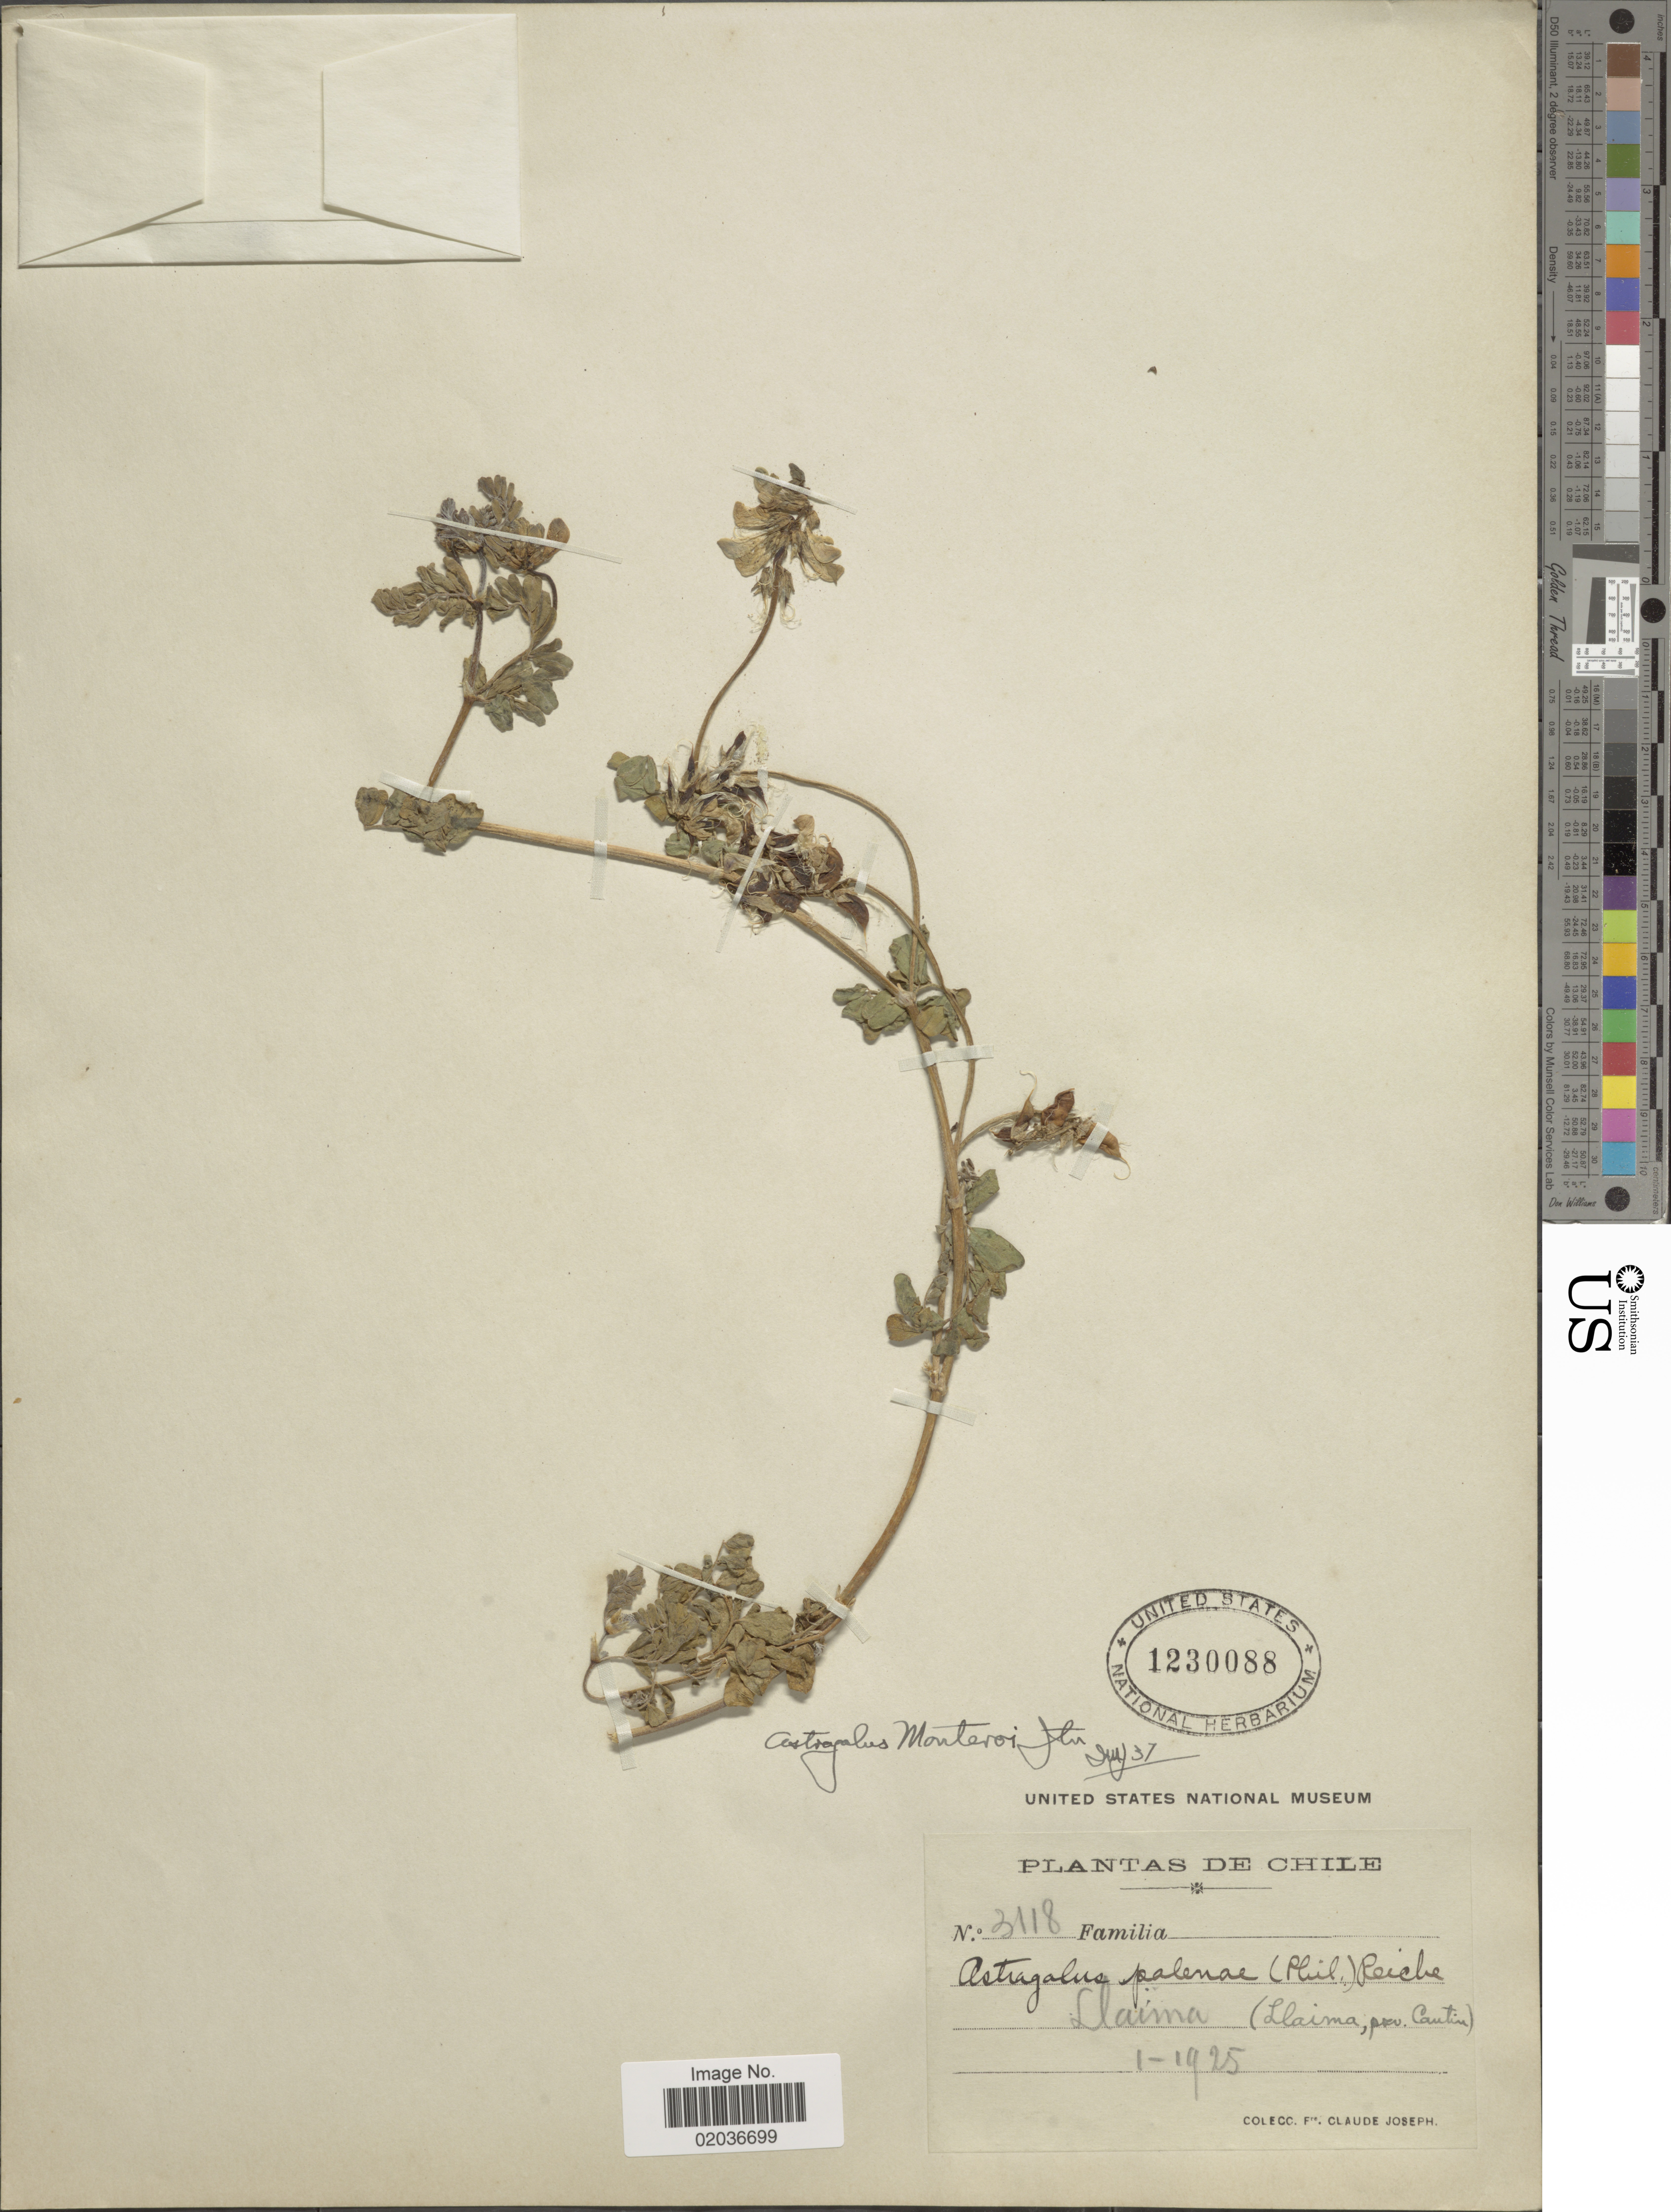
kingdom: Plantae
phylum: Tracheophyta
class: Magnoliopsida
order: Fabales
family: Fabaceae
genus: Astragalus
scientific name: Astragalus monteroi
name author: I.M. Johnst.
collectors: Bro. Claude-Joseph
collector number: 3118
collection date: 1925-01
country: Chile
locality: Llaima (Llaima, prov. Cautin)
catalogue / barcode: US 1230088